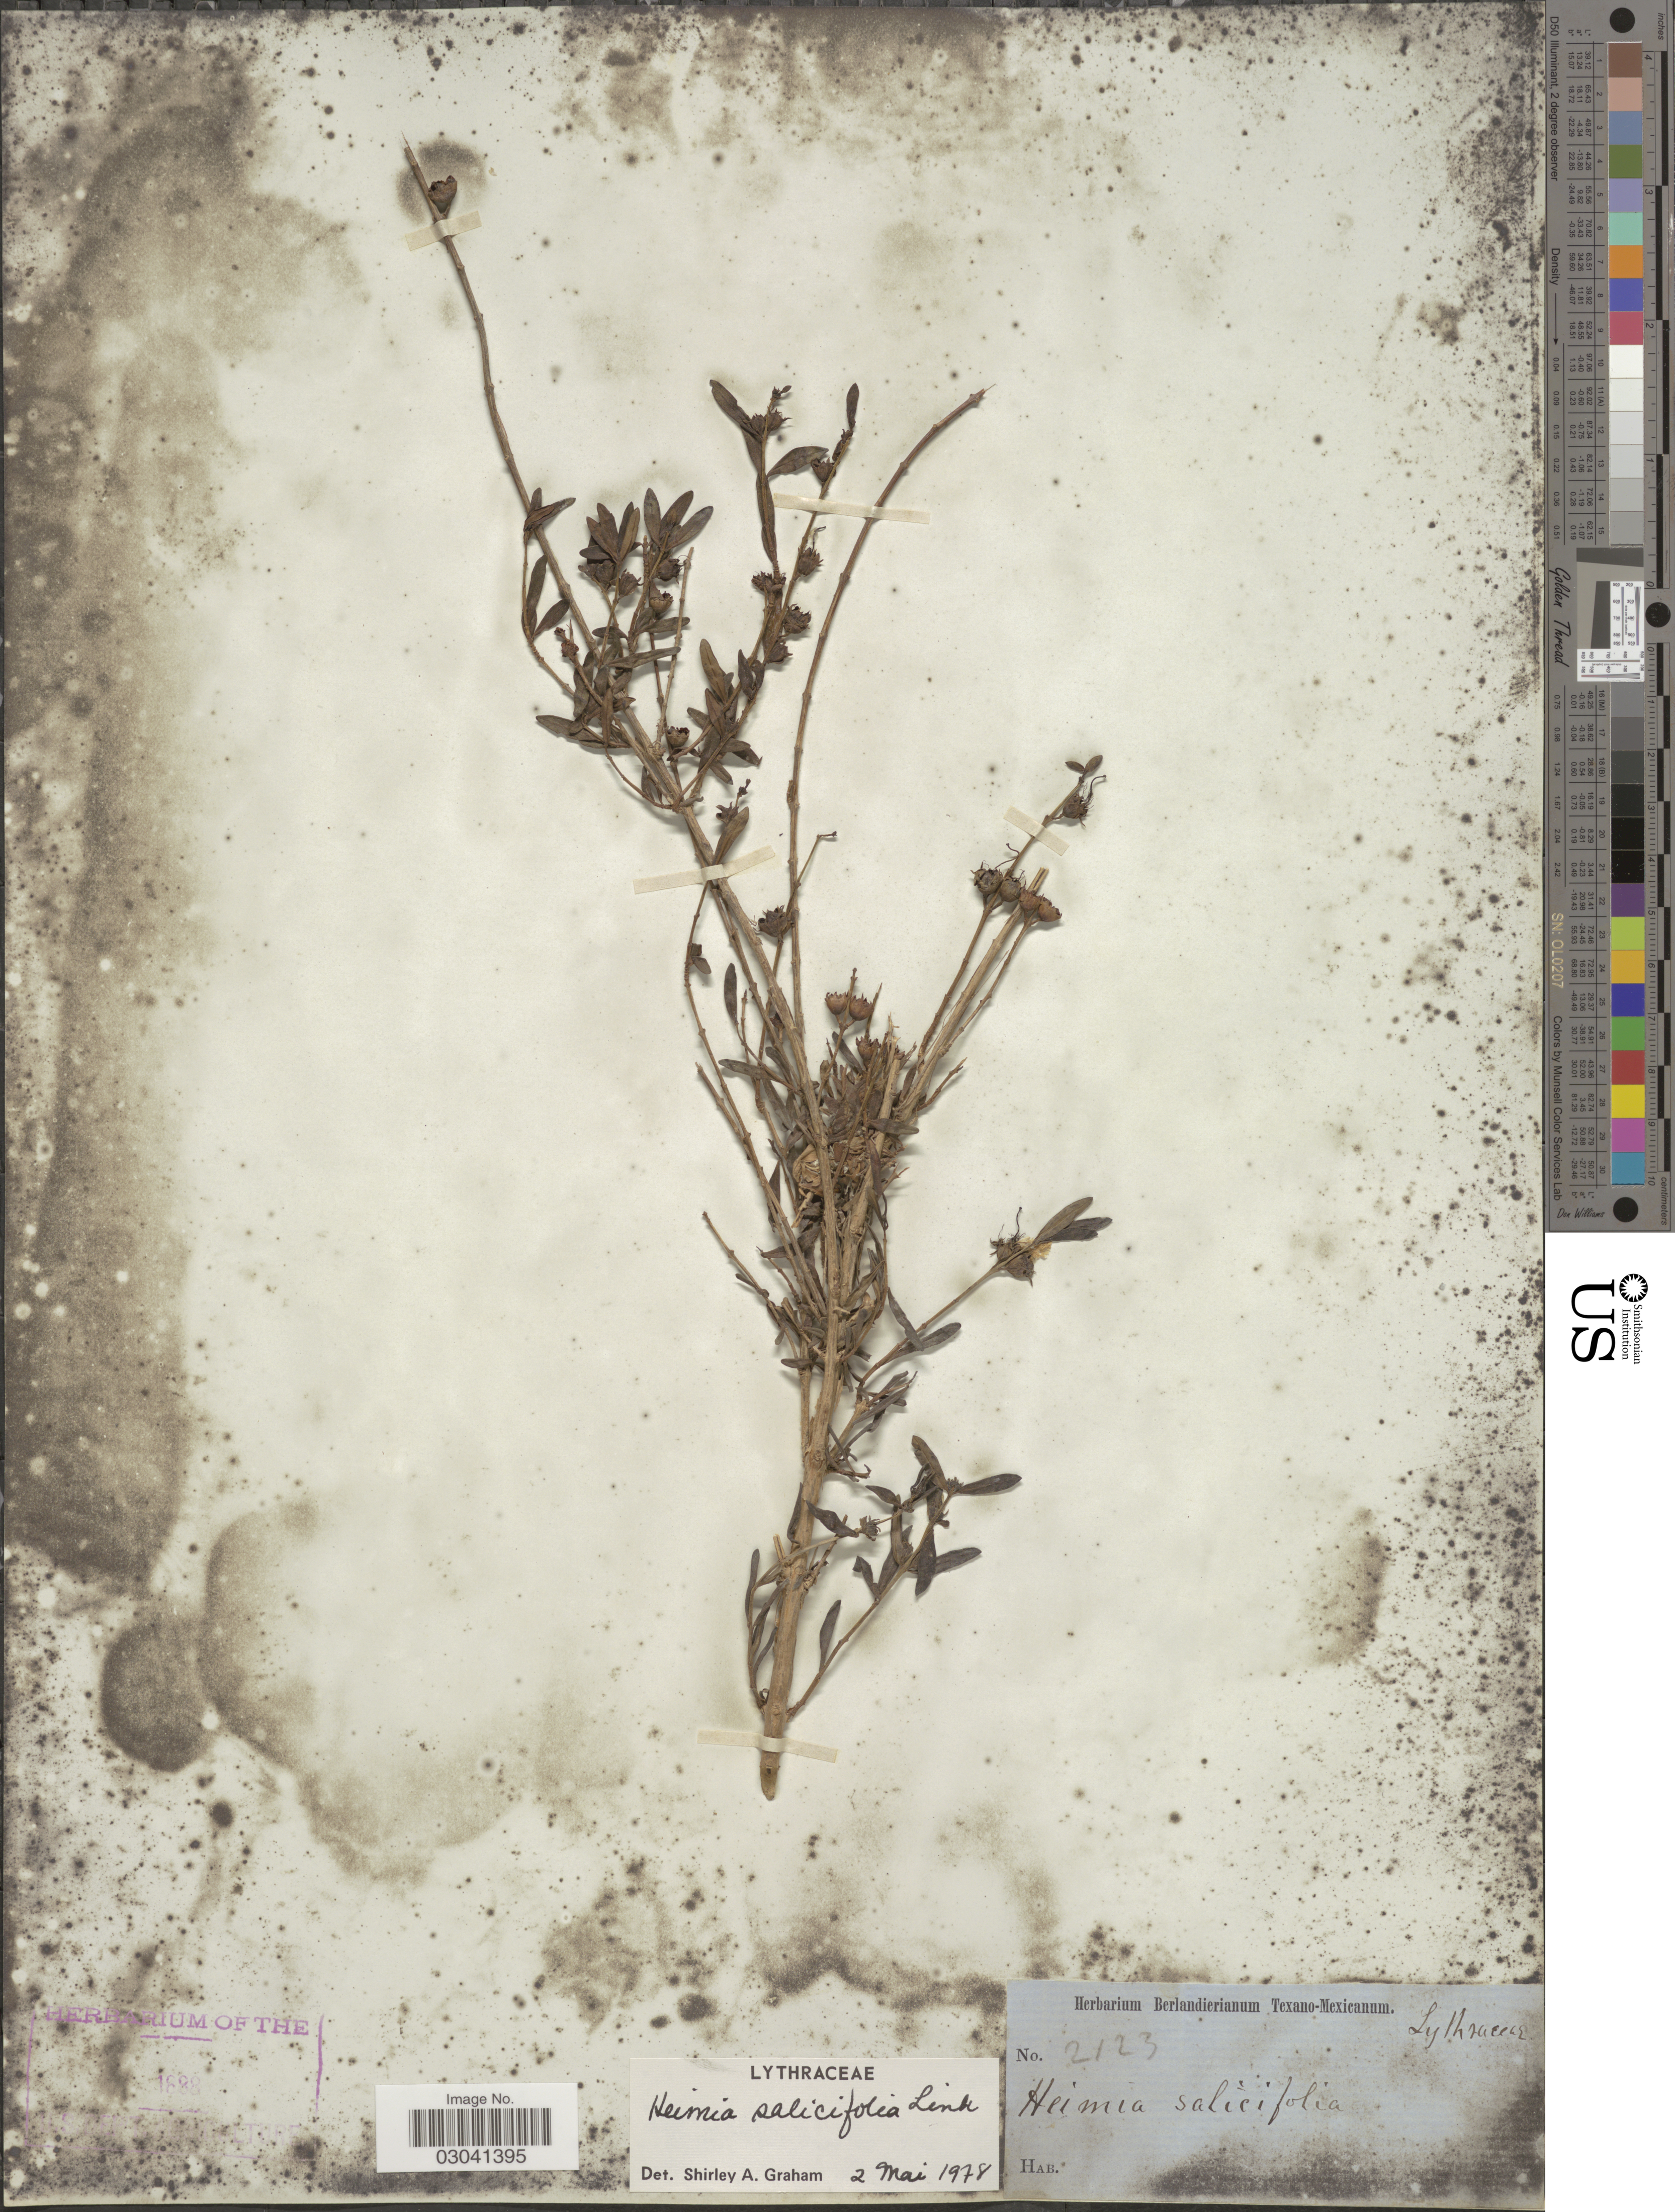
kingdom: Plantae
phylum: Tracheophyta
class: Magnoliopsida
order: Myrtales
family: Lythraceae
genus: Heimia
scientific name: Heimia salicifolia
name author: Link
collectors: ex Herb. Berlandierianum Texano-Mexicanum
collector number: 2123